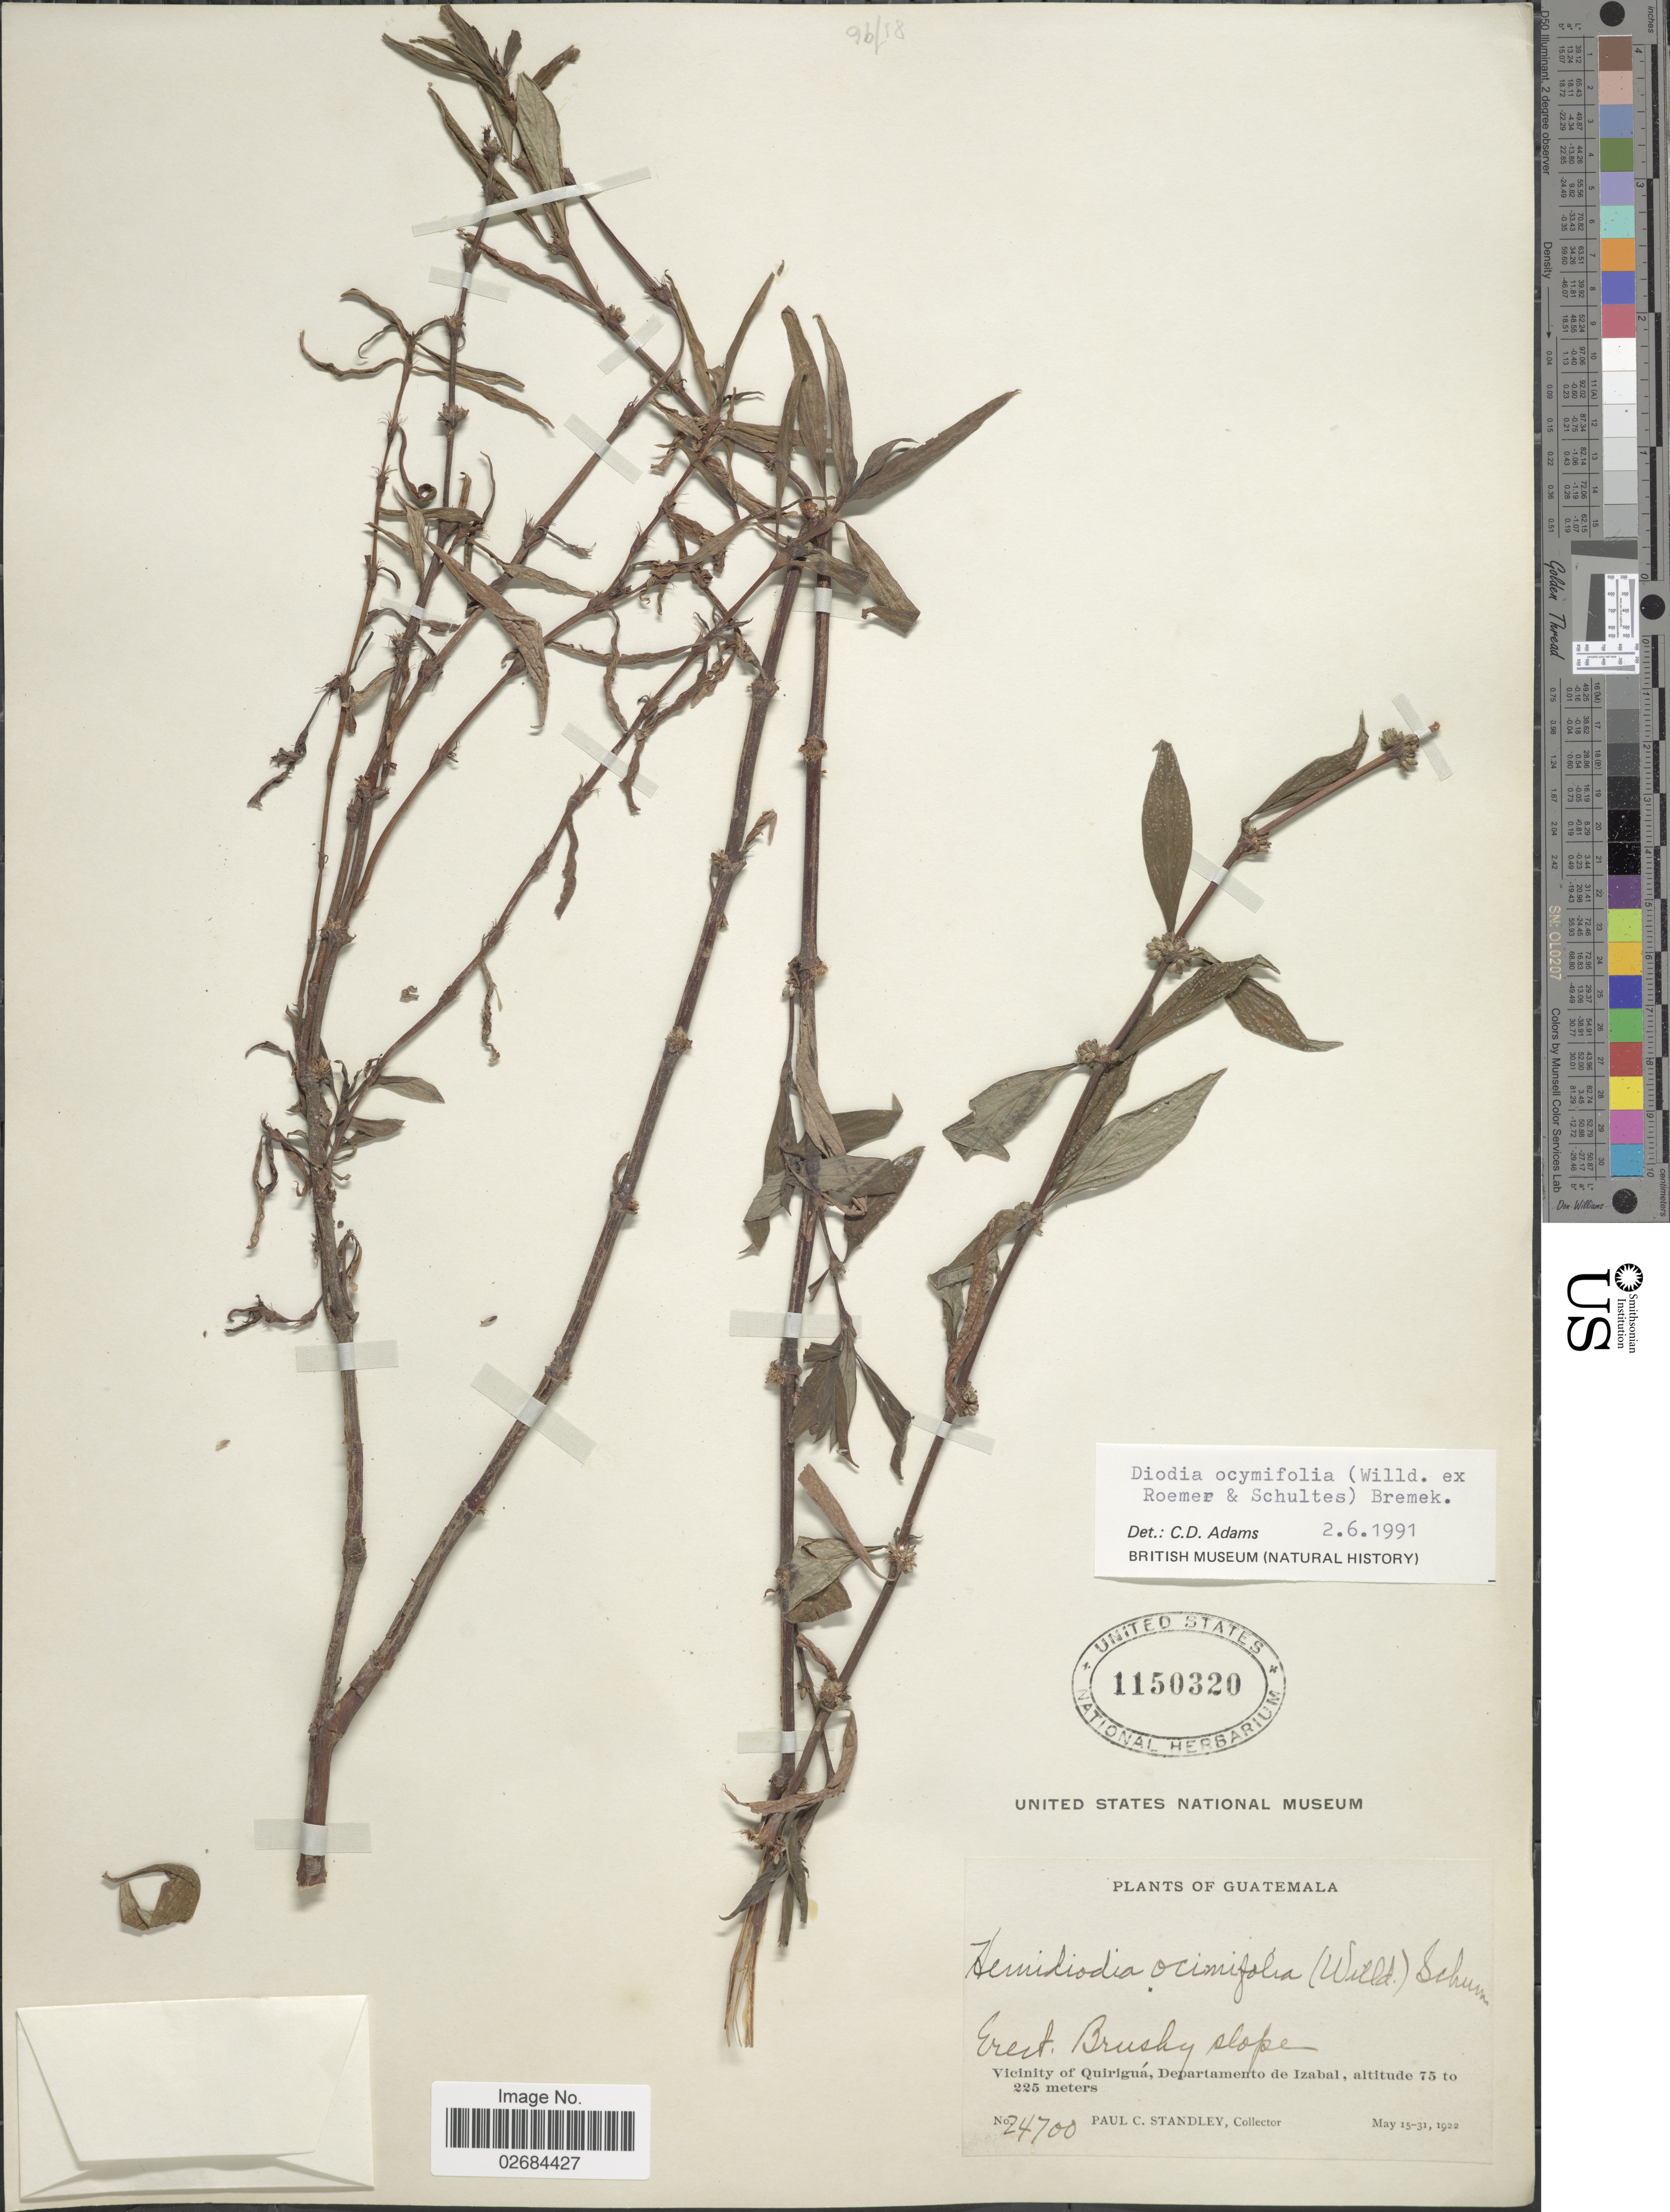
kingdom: Plantae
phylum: Tracheophyta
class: Magnoliopsida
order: Gentianales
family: Rubiaceae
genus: Diodia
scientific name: Diodia ocymifolia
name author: (Willd. ex Roem. & Schult.) Bremek.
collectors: P. C. Standley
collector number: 24700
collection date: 1922-05-15/1922-05-31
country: Guatemala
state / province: Izabal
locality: Vicinity of Quiriguá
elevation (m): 75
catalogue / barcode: US 1150320